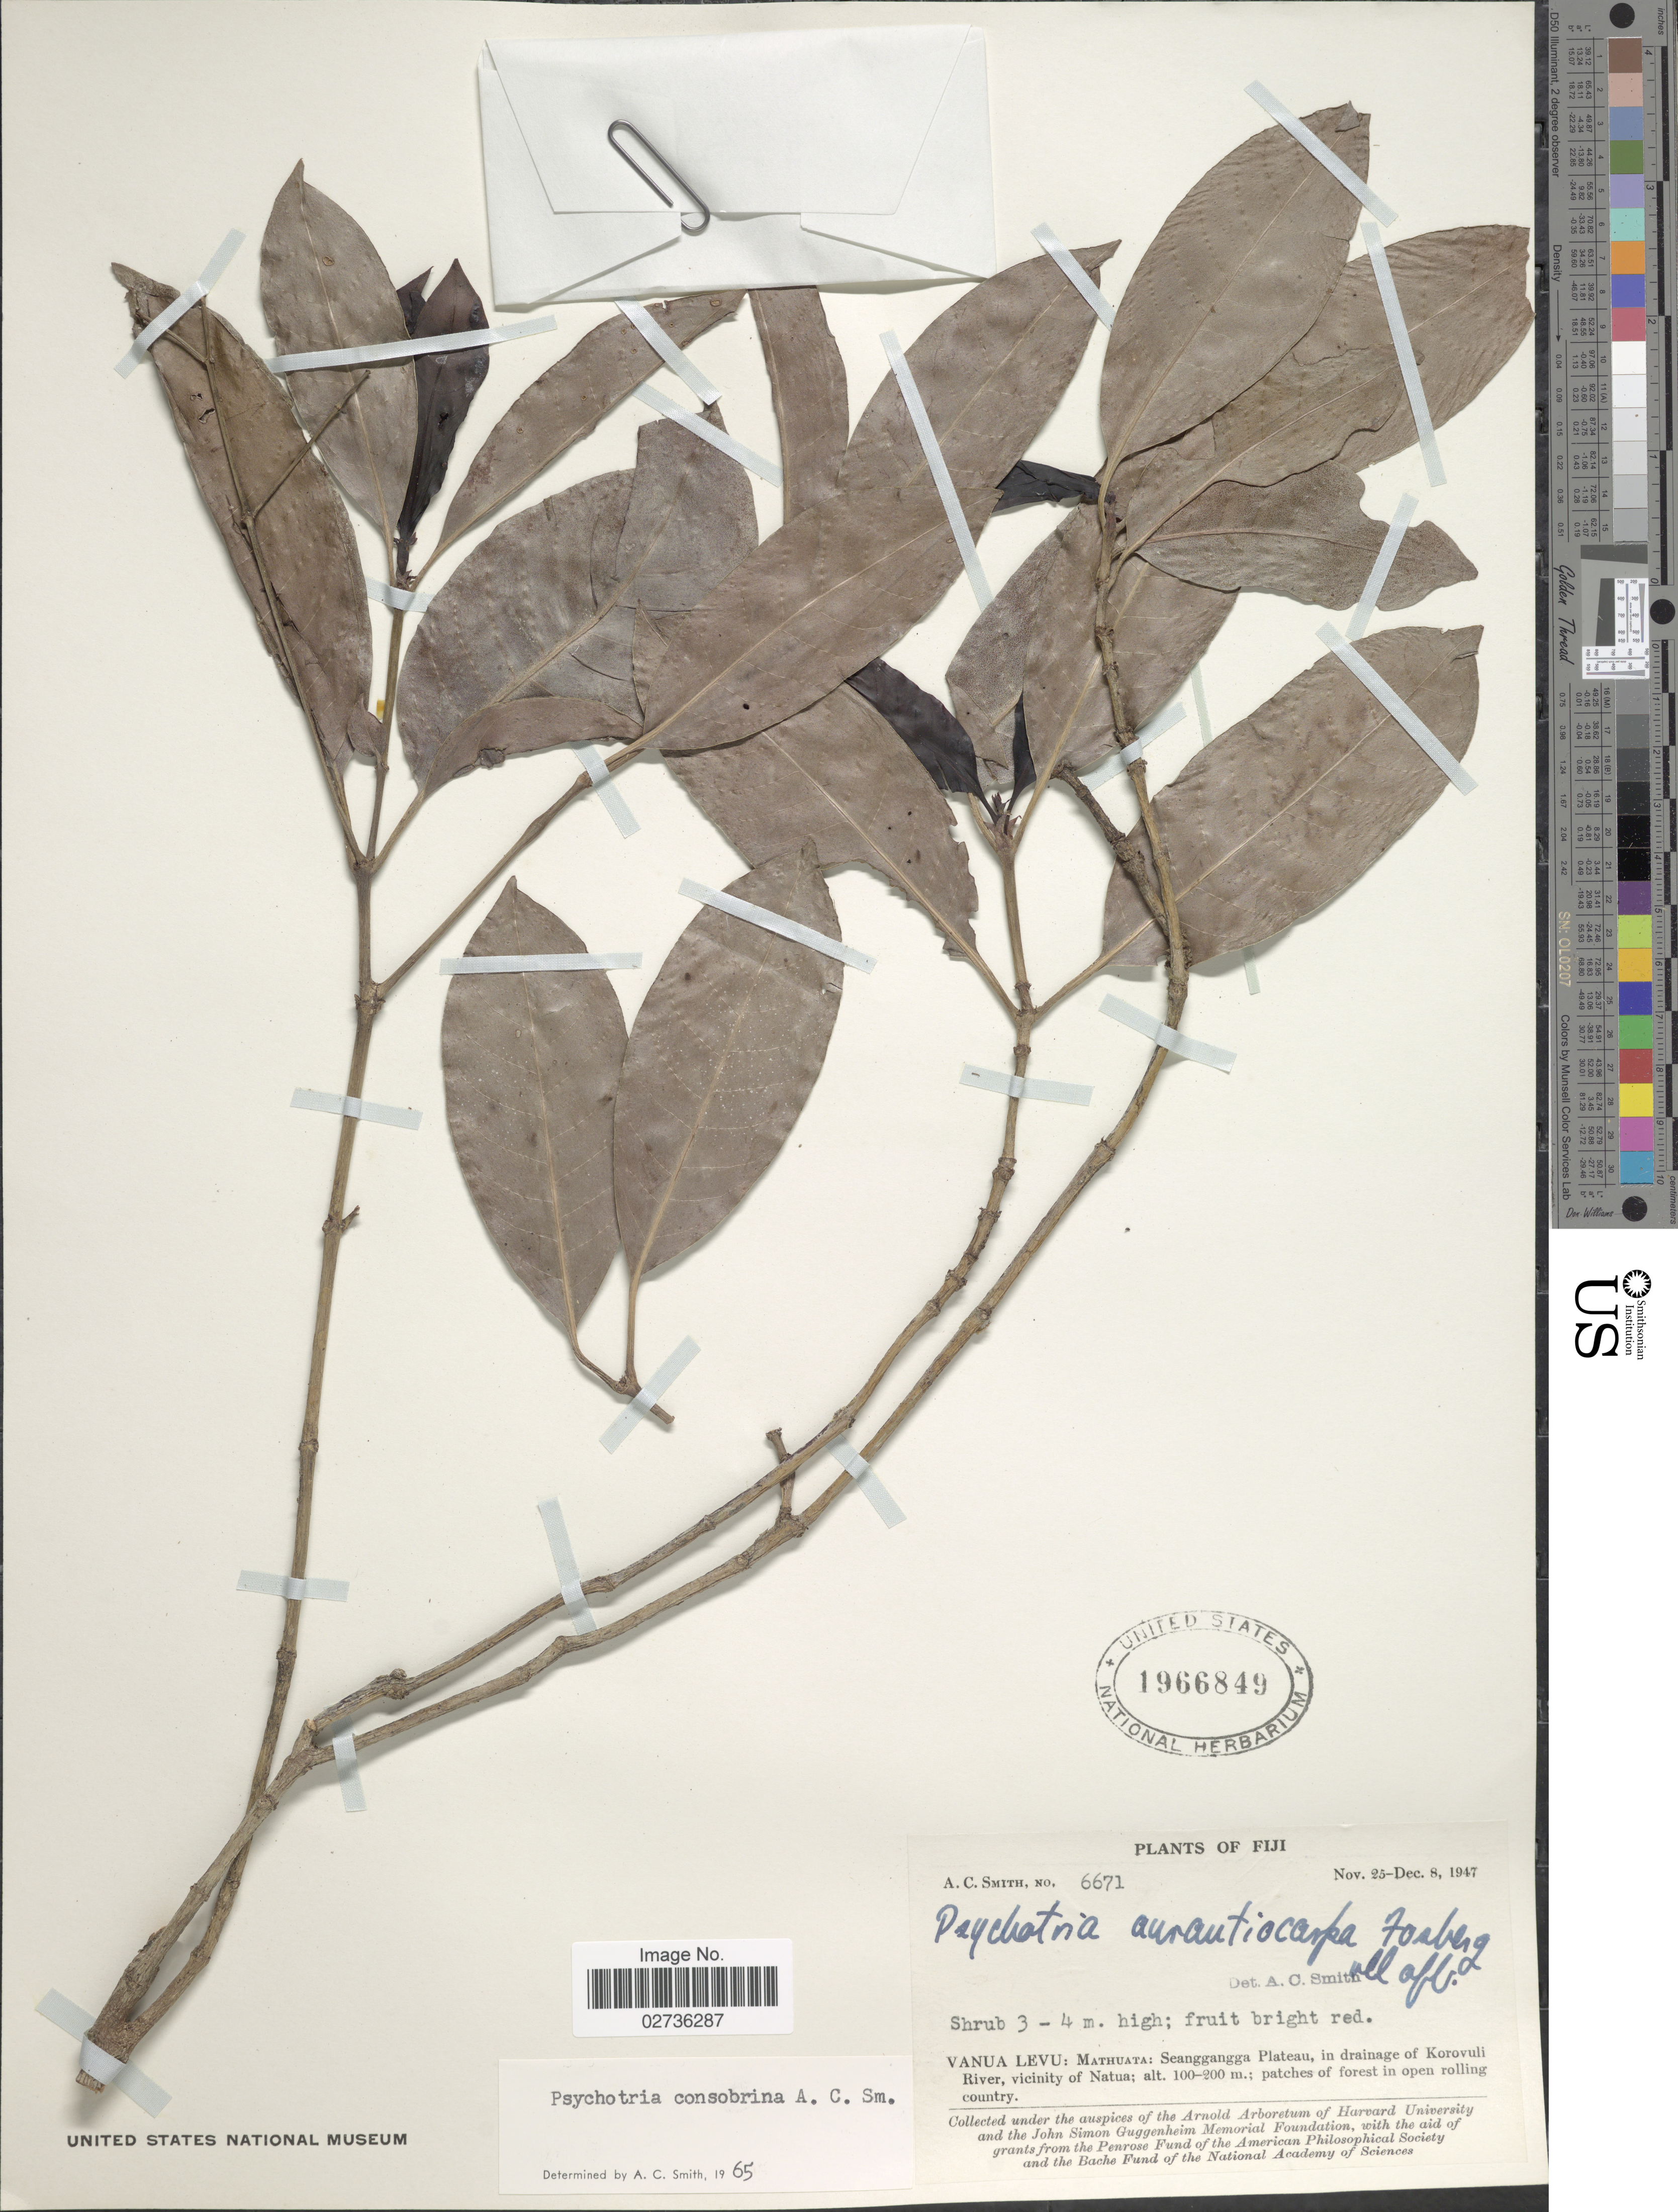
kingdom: Plantae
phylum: Tracheophyta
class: Magnoliopsida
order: Gentianales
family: Rubiaceae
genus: Psychotria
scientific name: Psychotria furcans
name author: Fosberg in A.C. Sm.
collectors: A. C. Smith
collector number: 6671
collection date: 1947-11-25/1947-12-08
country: Fiji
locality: Vanua Levu: Mathuata: Seanggangga Plateau, in drainage of Korovuli River, vicinity of Natua.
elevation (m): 100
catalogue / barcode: US 1966849